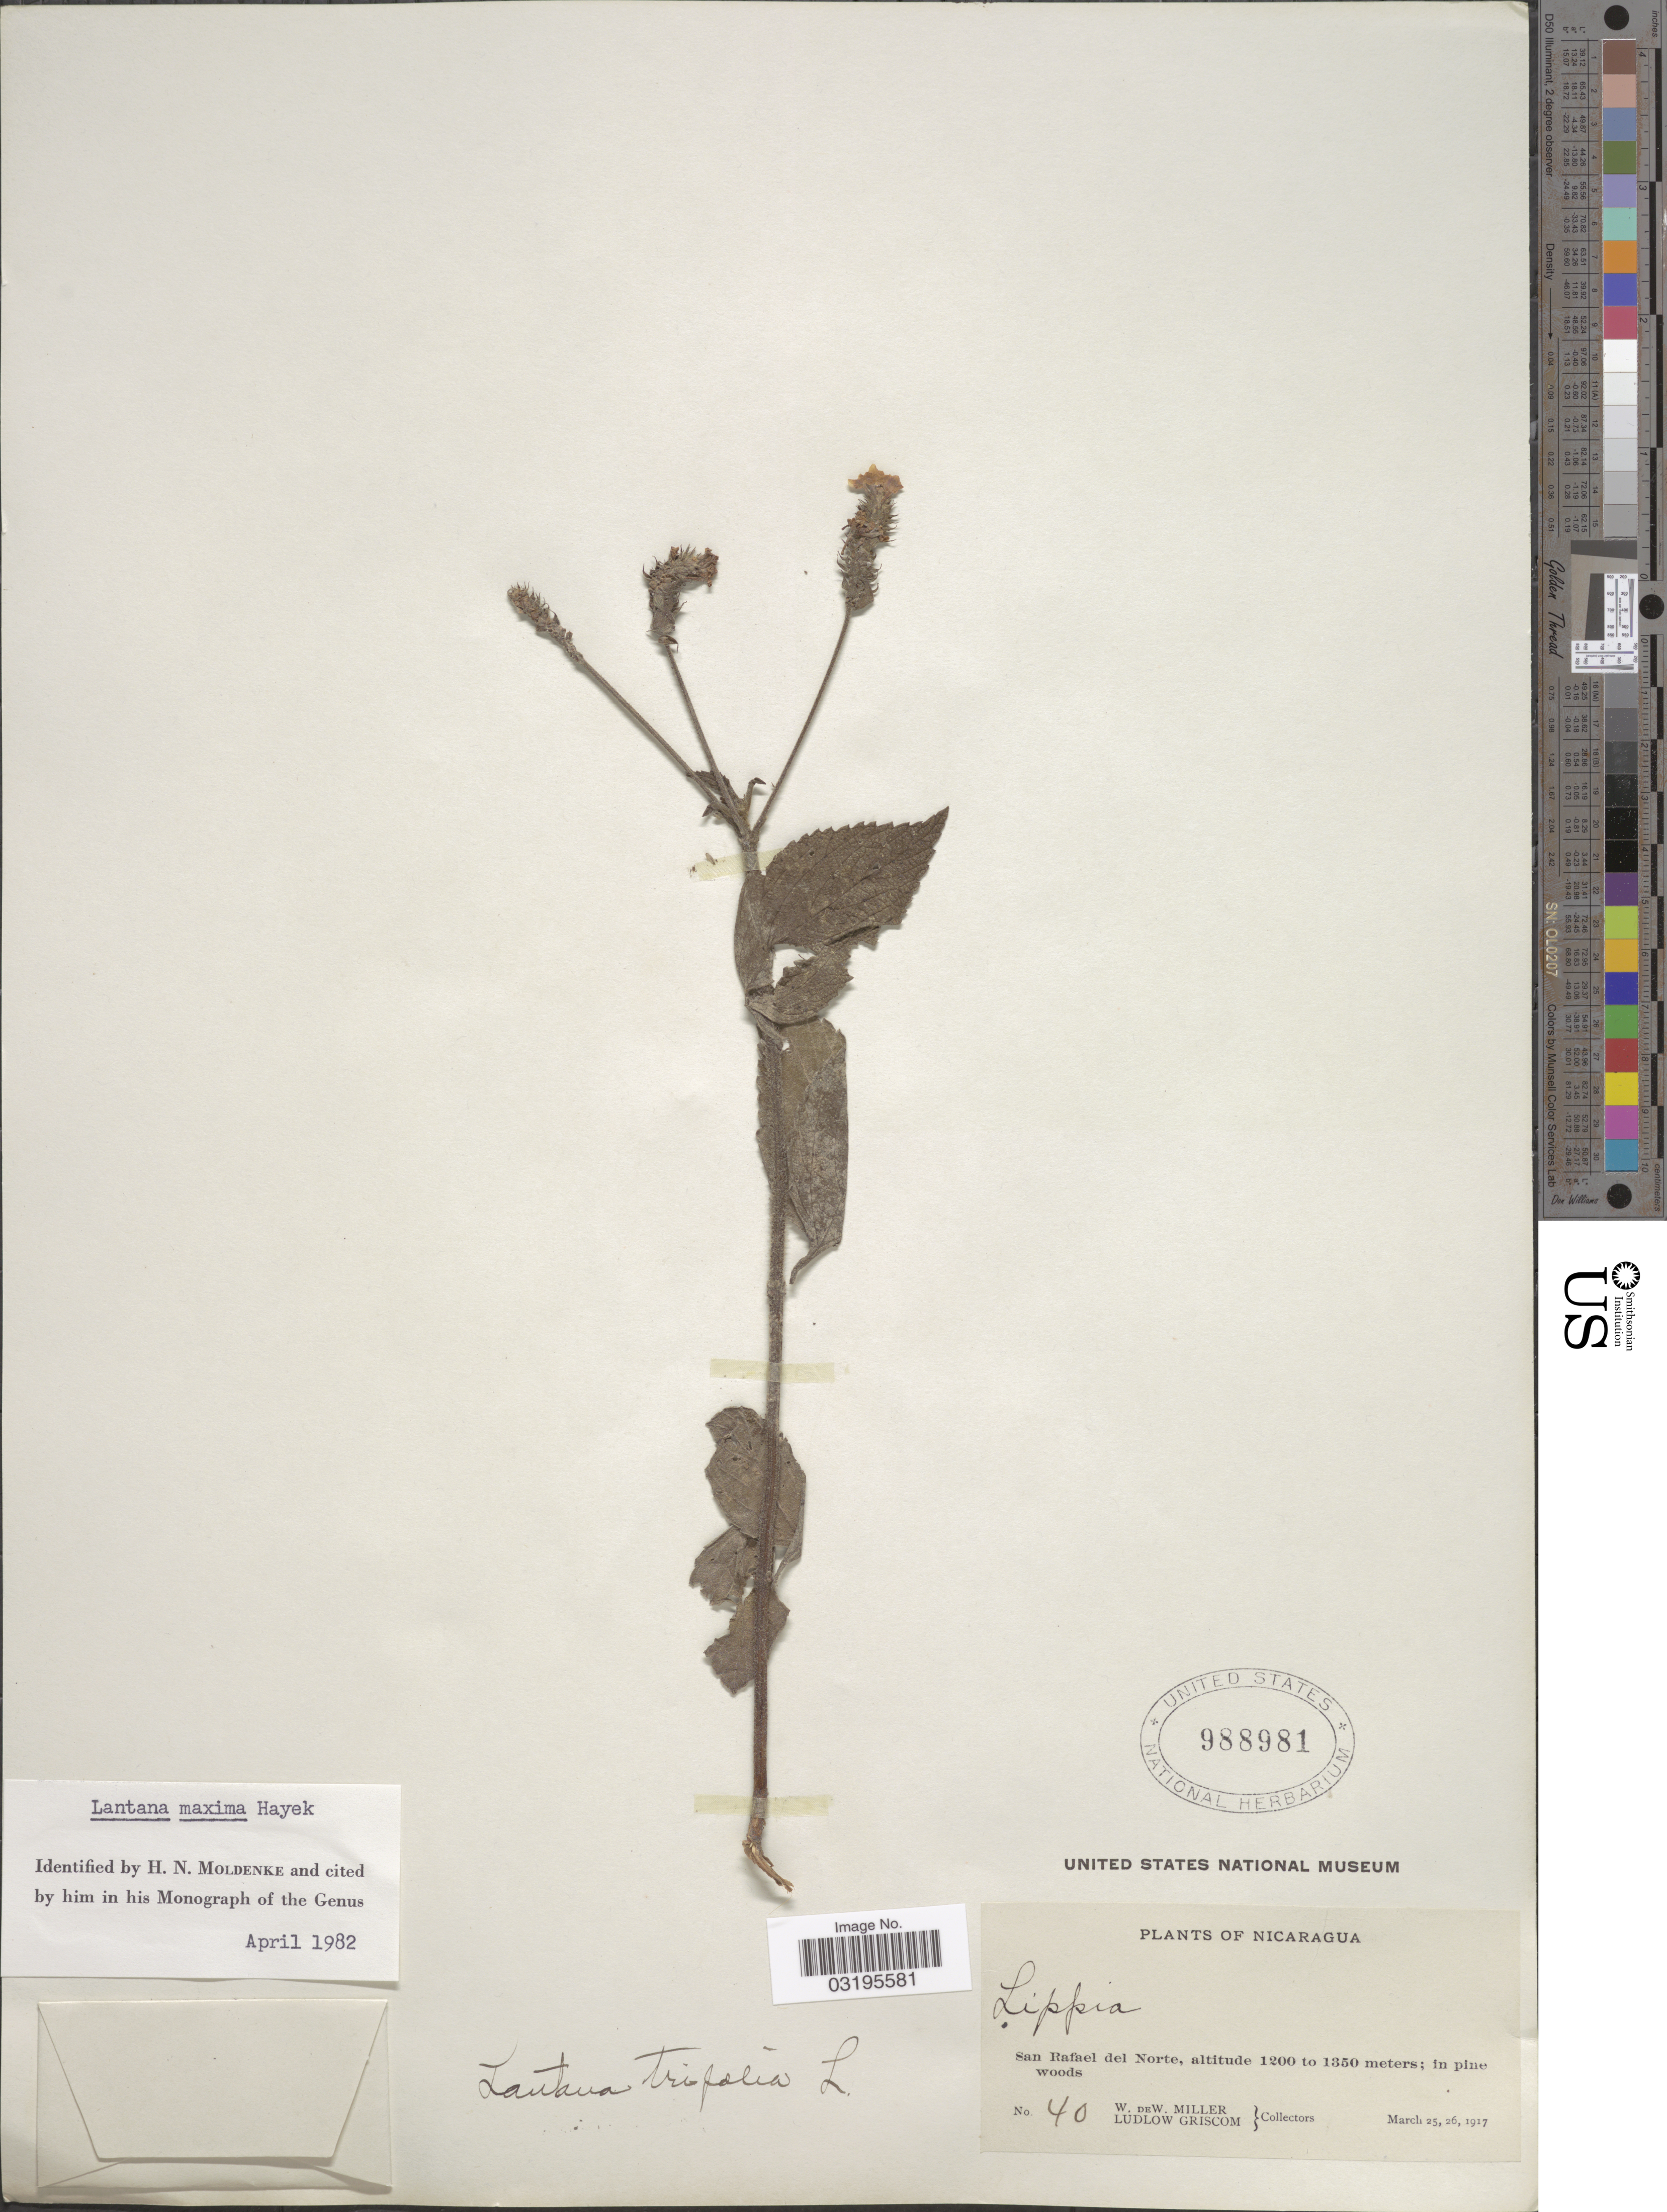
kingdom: Plantae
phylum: Tracheophyta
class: Magnoliopsida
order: Lamiales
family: Verbenaceae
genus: Lantana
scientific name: Lantana maxima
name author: Hayek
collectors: W. Miller & L. Griscom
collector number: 40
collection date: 1917-03-25/1917-03-26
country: Nicaragua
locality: San Rafael del Norte.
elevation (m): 1200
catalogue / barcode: US 988981